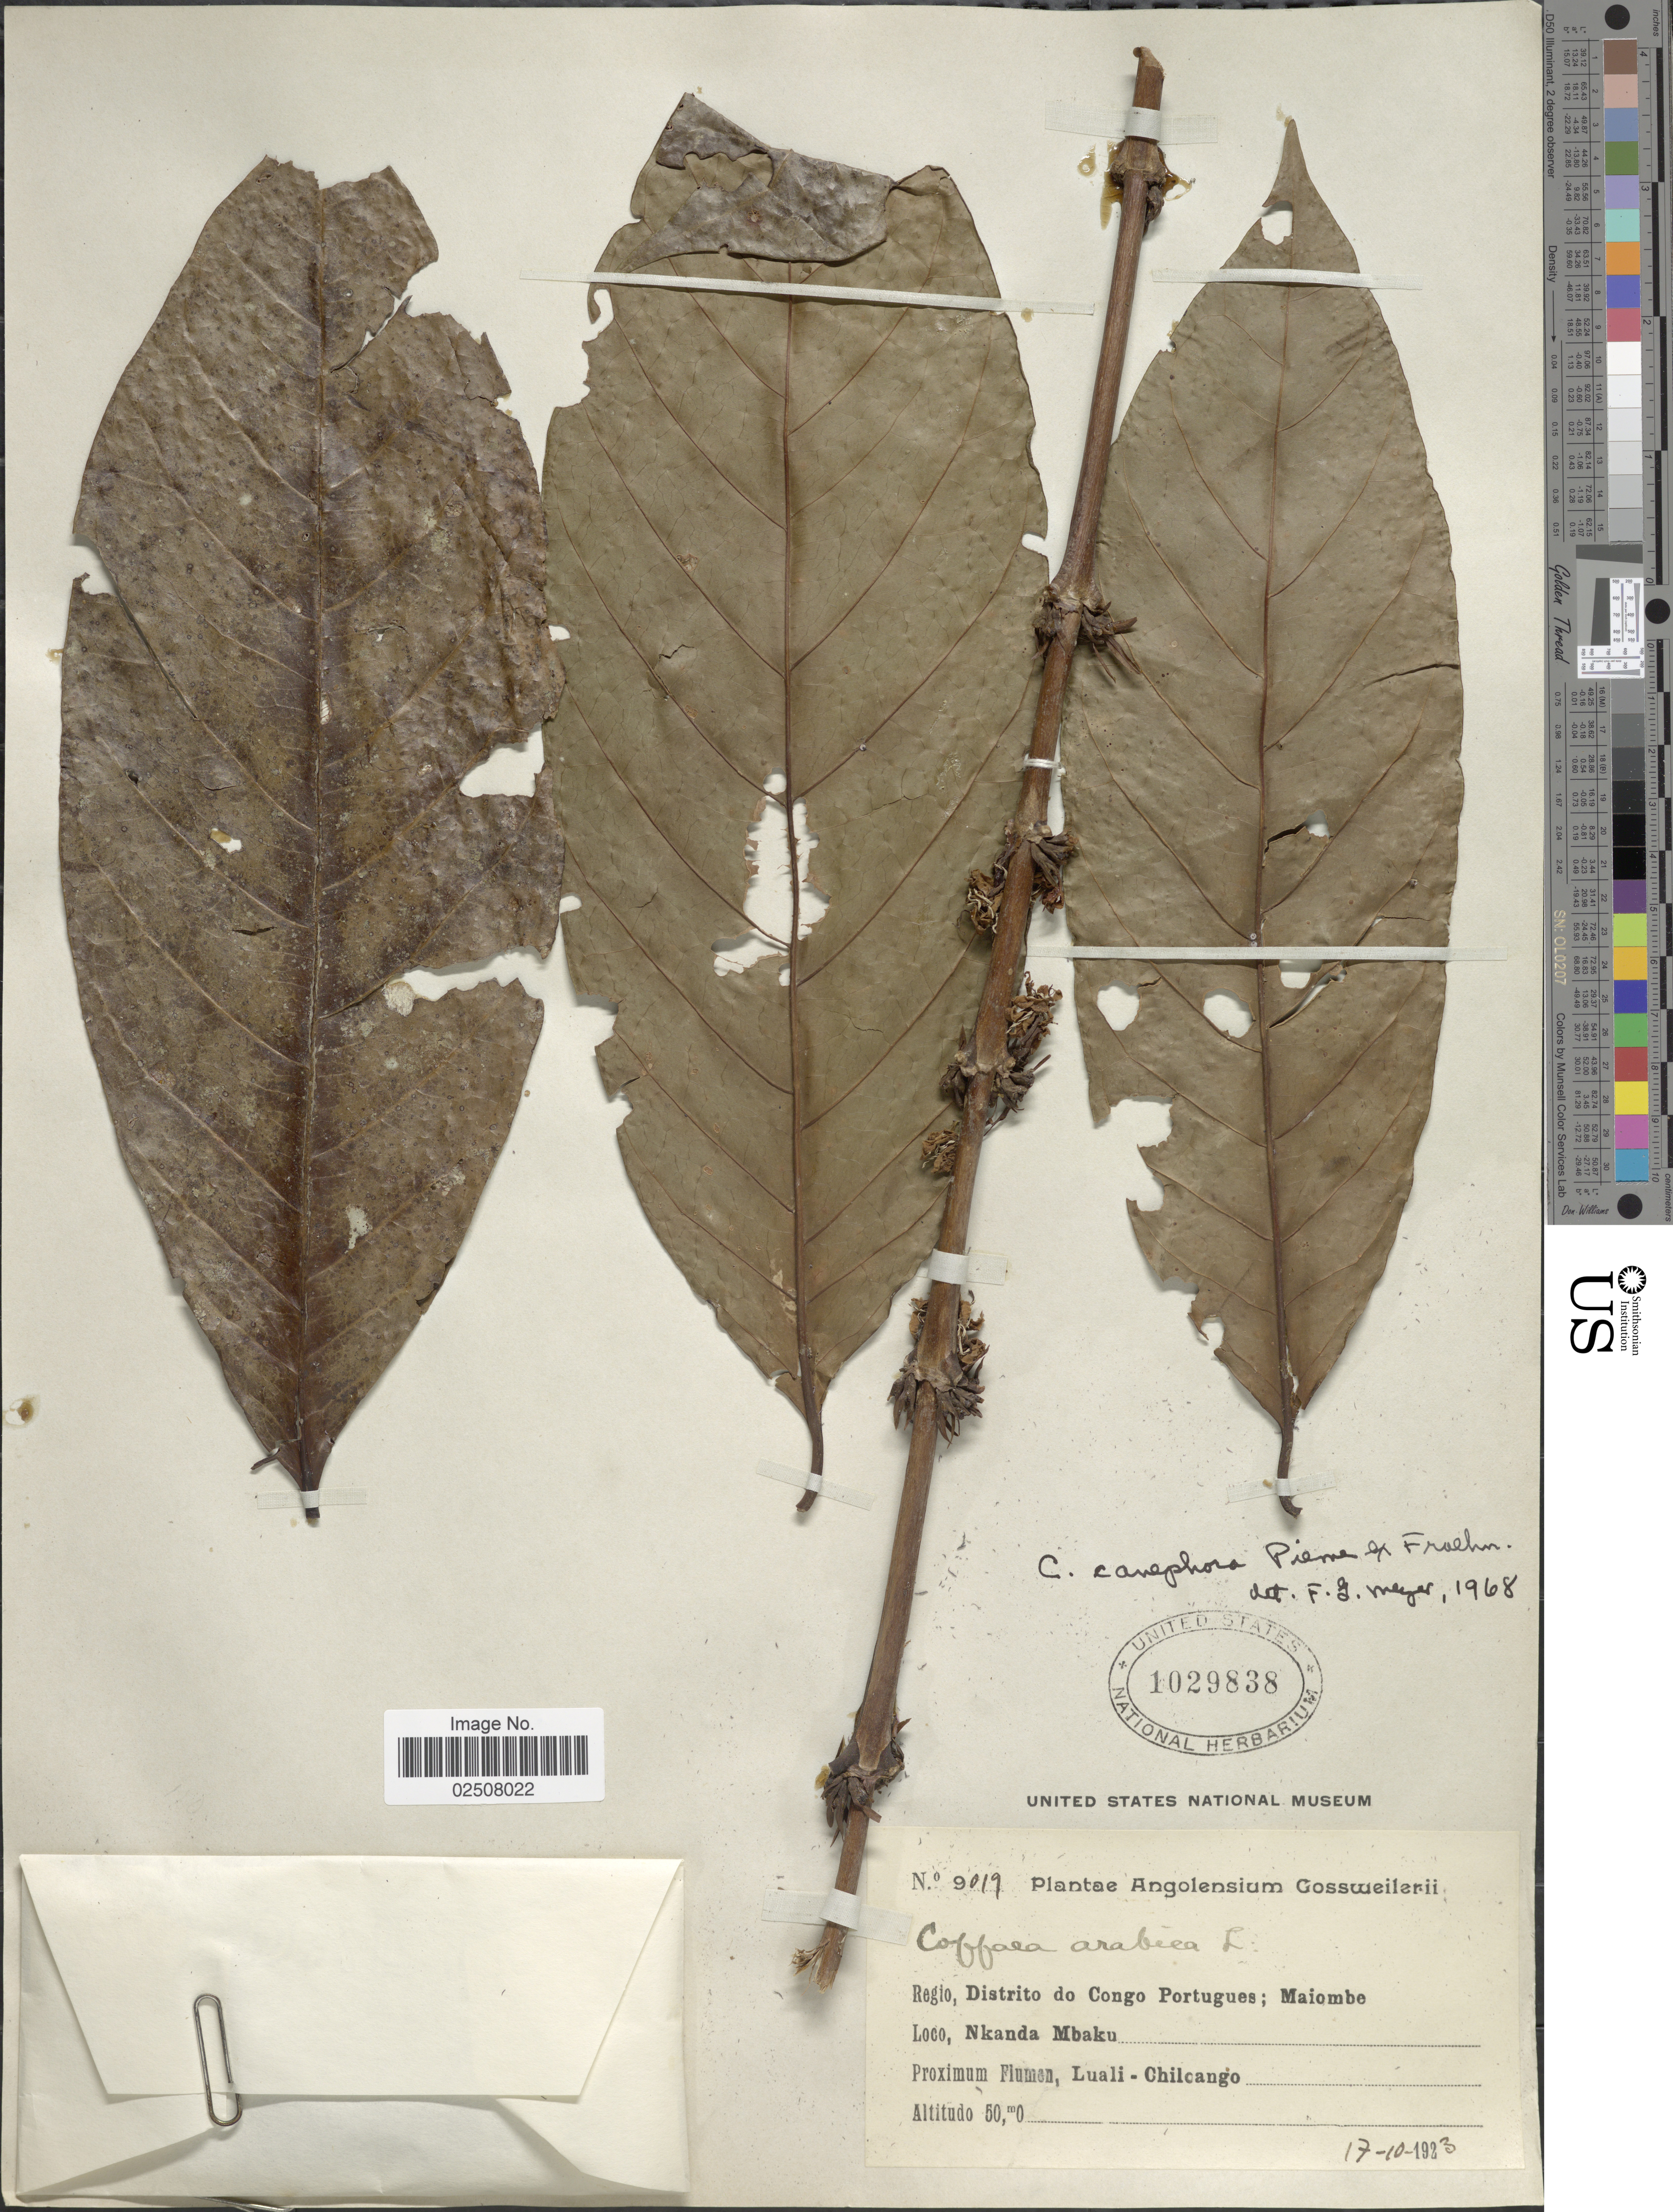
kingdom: Plantae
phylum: Tracheophyta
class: Magnoliopsida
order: Gentianales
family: Rubiaceae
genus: Coffea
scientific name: Coffea canephora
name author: Pierre ex A. Cunn.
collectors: -. Gossweiler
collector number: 9019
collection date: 1923-10-17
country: Angola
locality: Regio, Distrito do Congo Portugues; Maiombe, Nkanda Mbaku, Luali - Chilcango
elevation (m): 50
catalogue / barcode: US 1029838